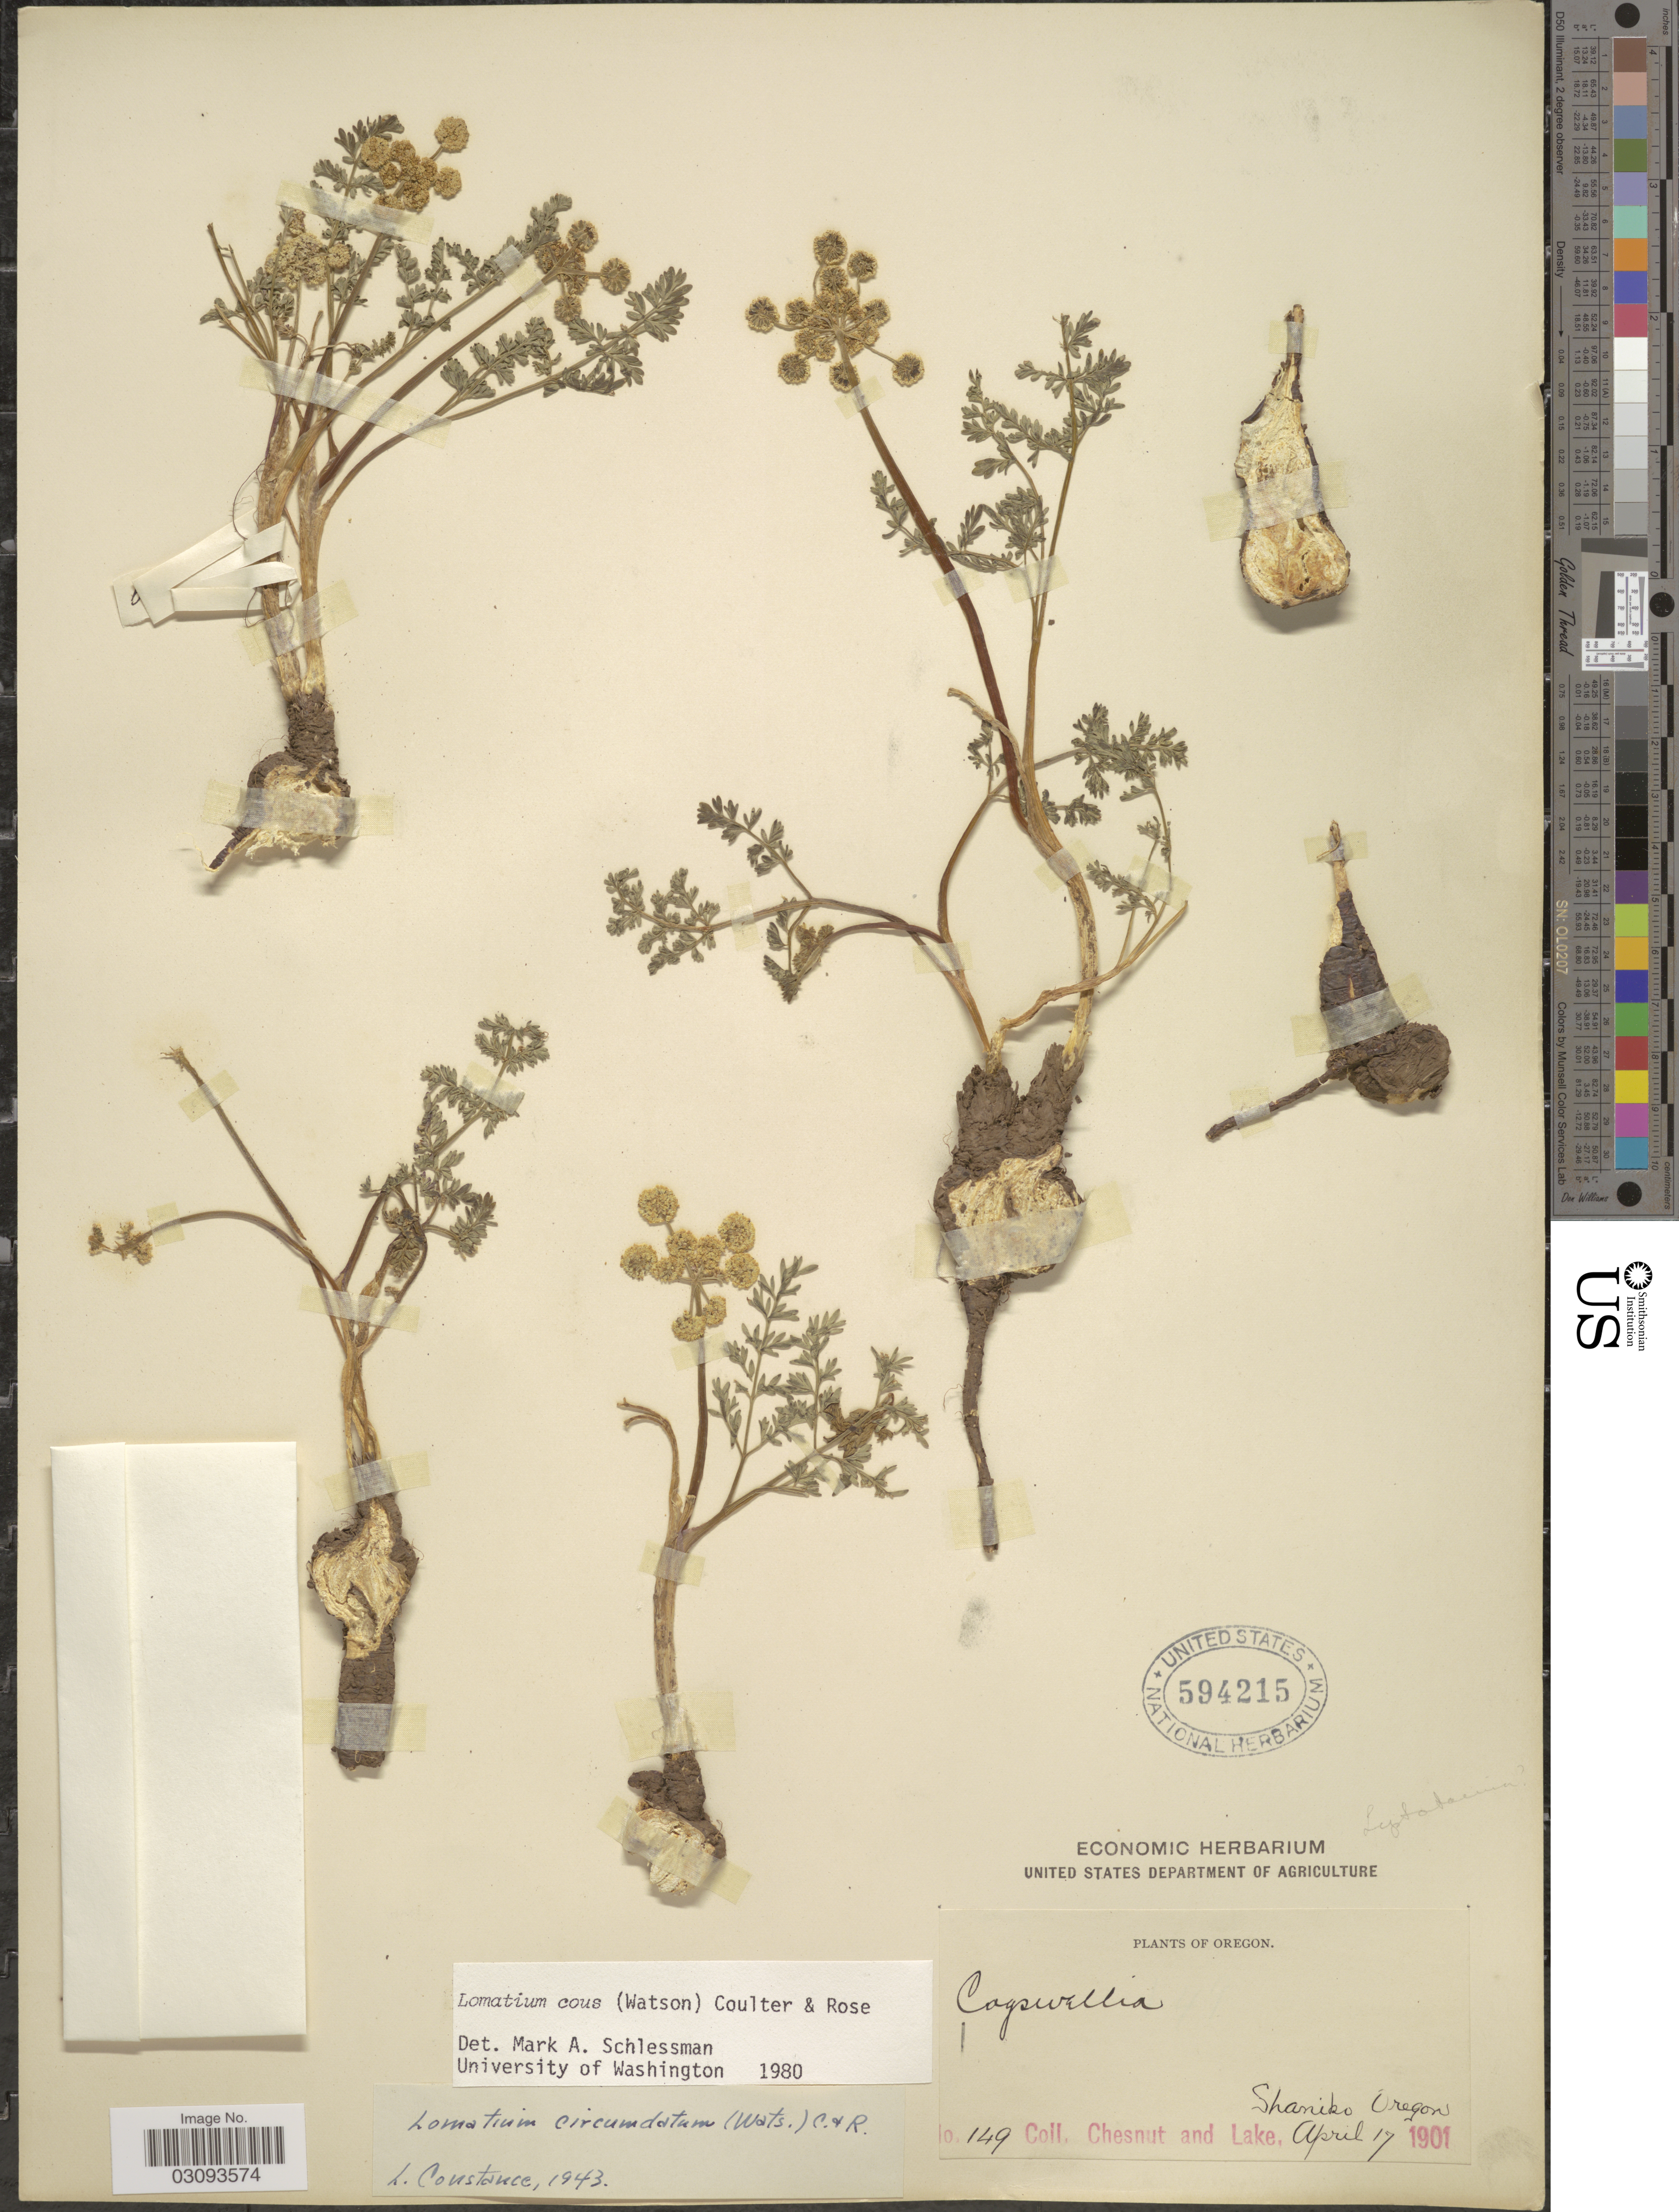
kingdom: Plantae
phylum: Tracheophyta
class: Magnoliopsida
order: Apiales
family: Apiaceae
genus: Lomatium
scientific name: Lomatium cous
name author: (S. Watson) J.M. Coult. & Rose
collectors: Chesnut & Lake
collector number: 149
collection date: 1901-04-17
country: United States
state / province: Oregon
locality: Shaniko.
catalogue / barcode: US 594215